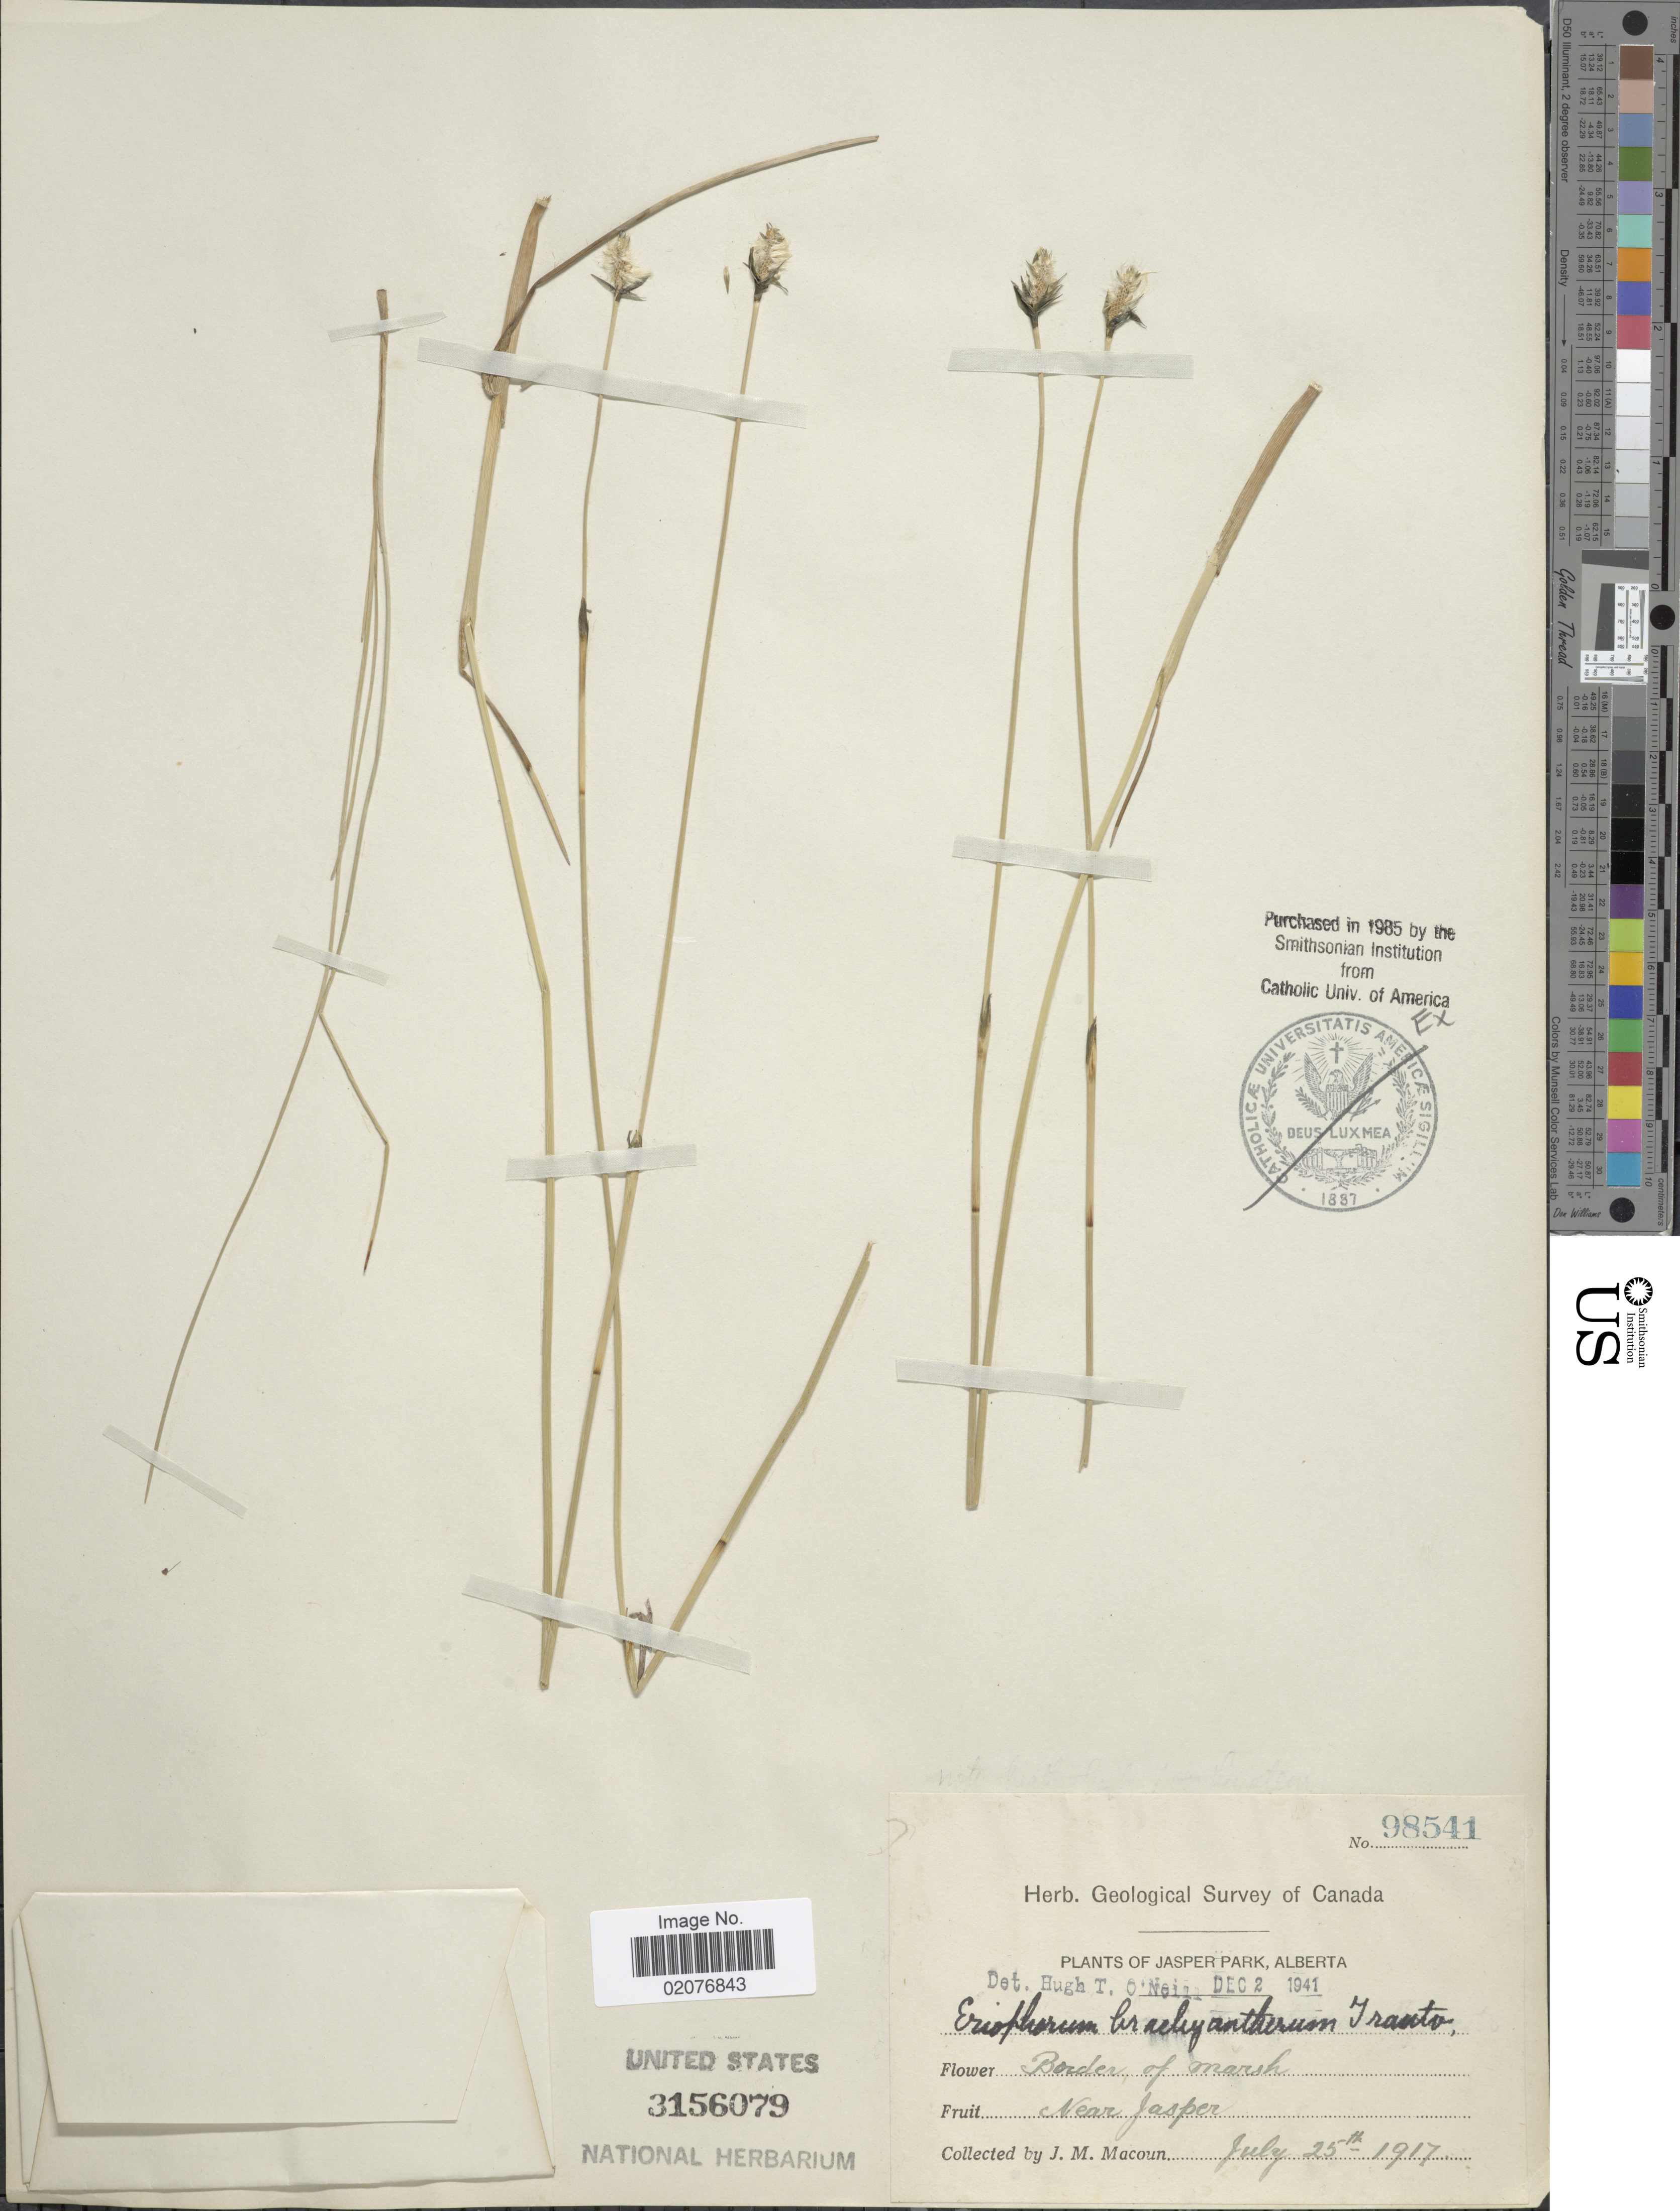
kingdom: Plantae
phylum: Tracheophyta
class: Liliopsida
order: Poales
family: Cyperaceae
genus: Eriophorum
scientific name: Eriophorum brachyantherum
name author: Trautv. & C.A. Mey.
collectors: J. M. Macoun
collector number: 98541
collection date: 1917-07-25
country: Canada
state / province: Alberta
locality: Jasper Park, Border of marsh, Near Jasper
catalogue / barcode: US 3156079